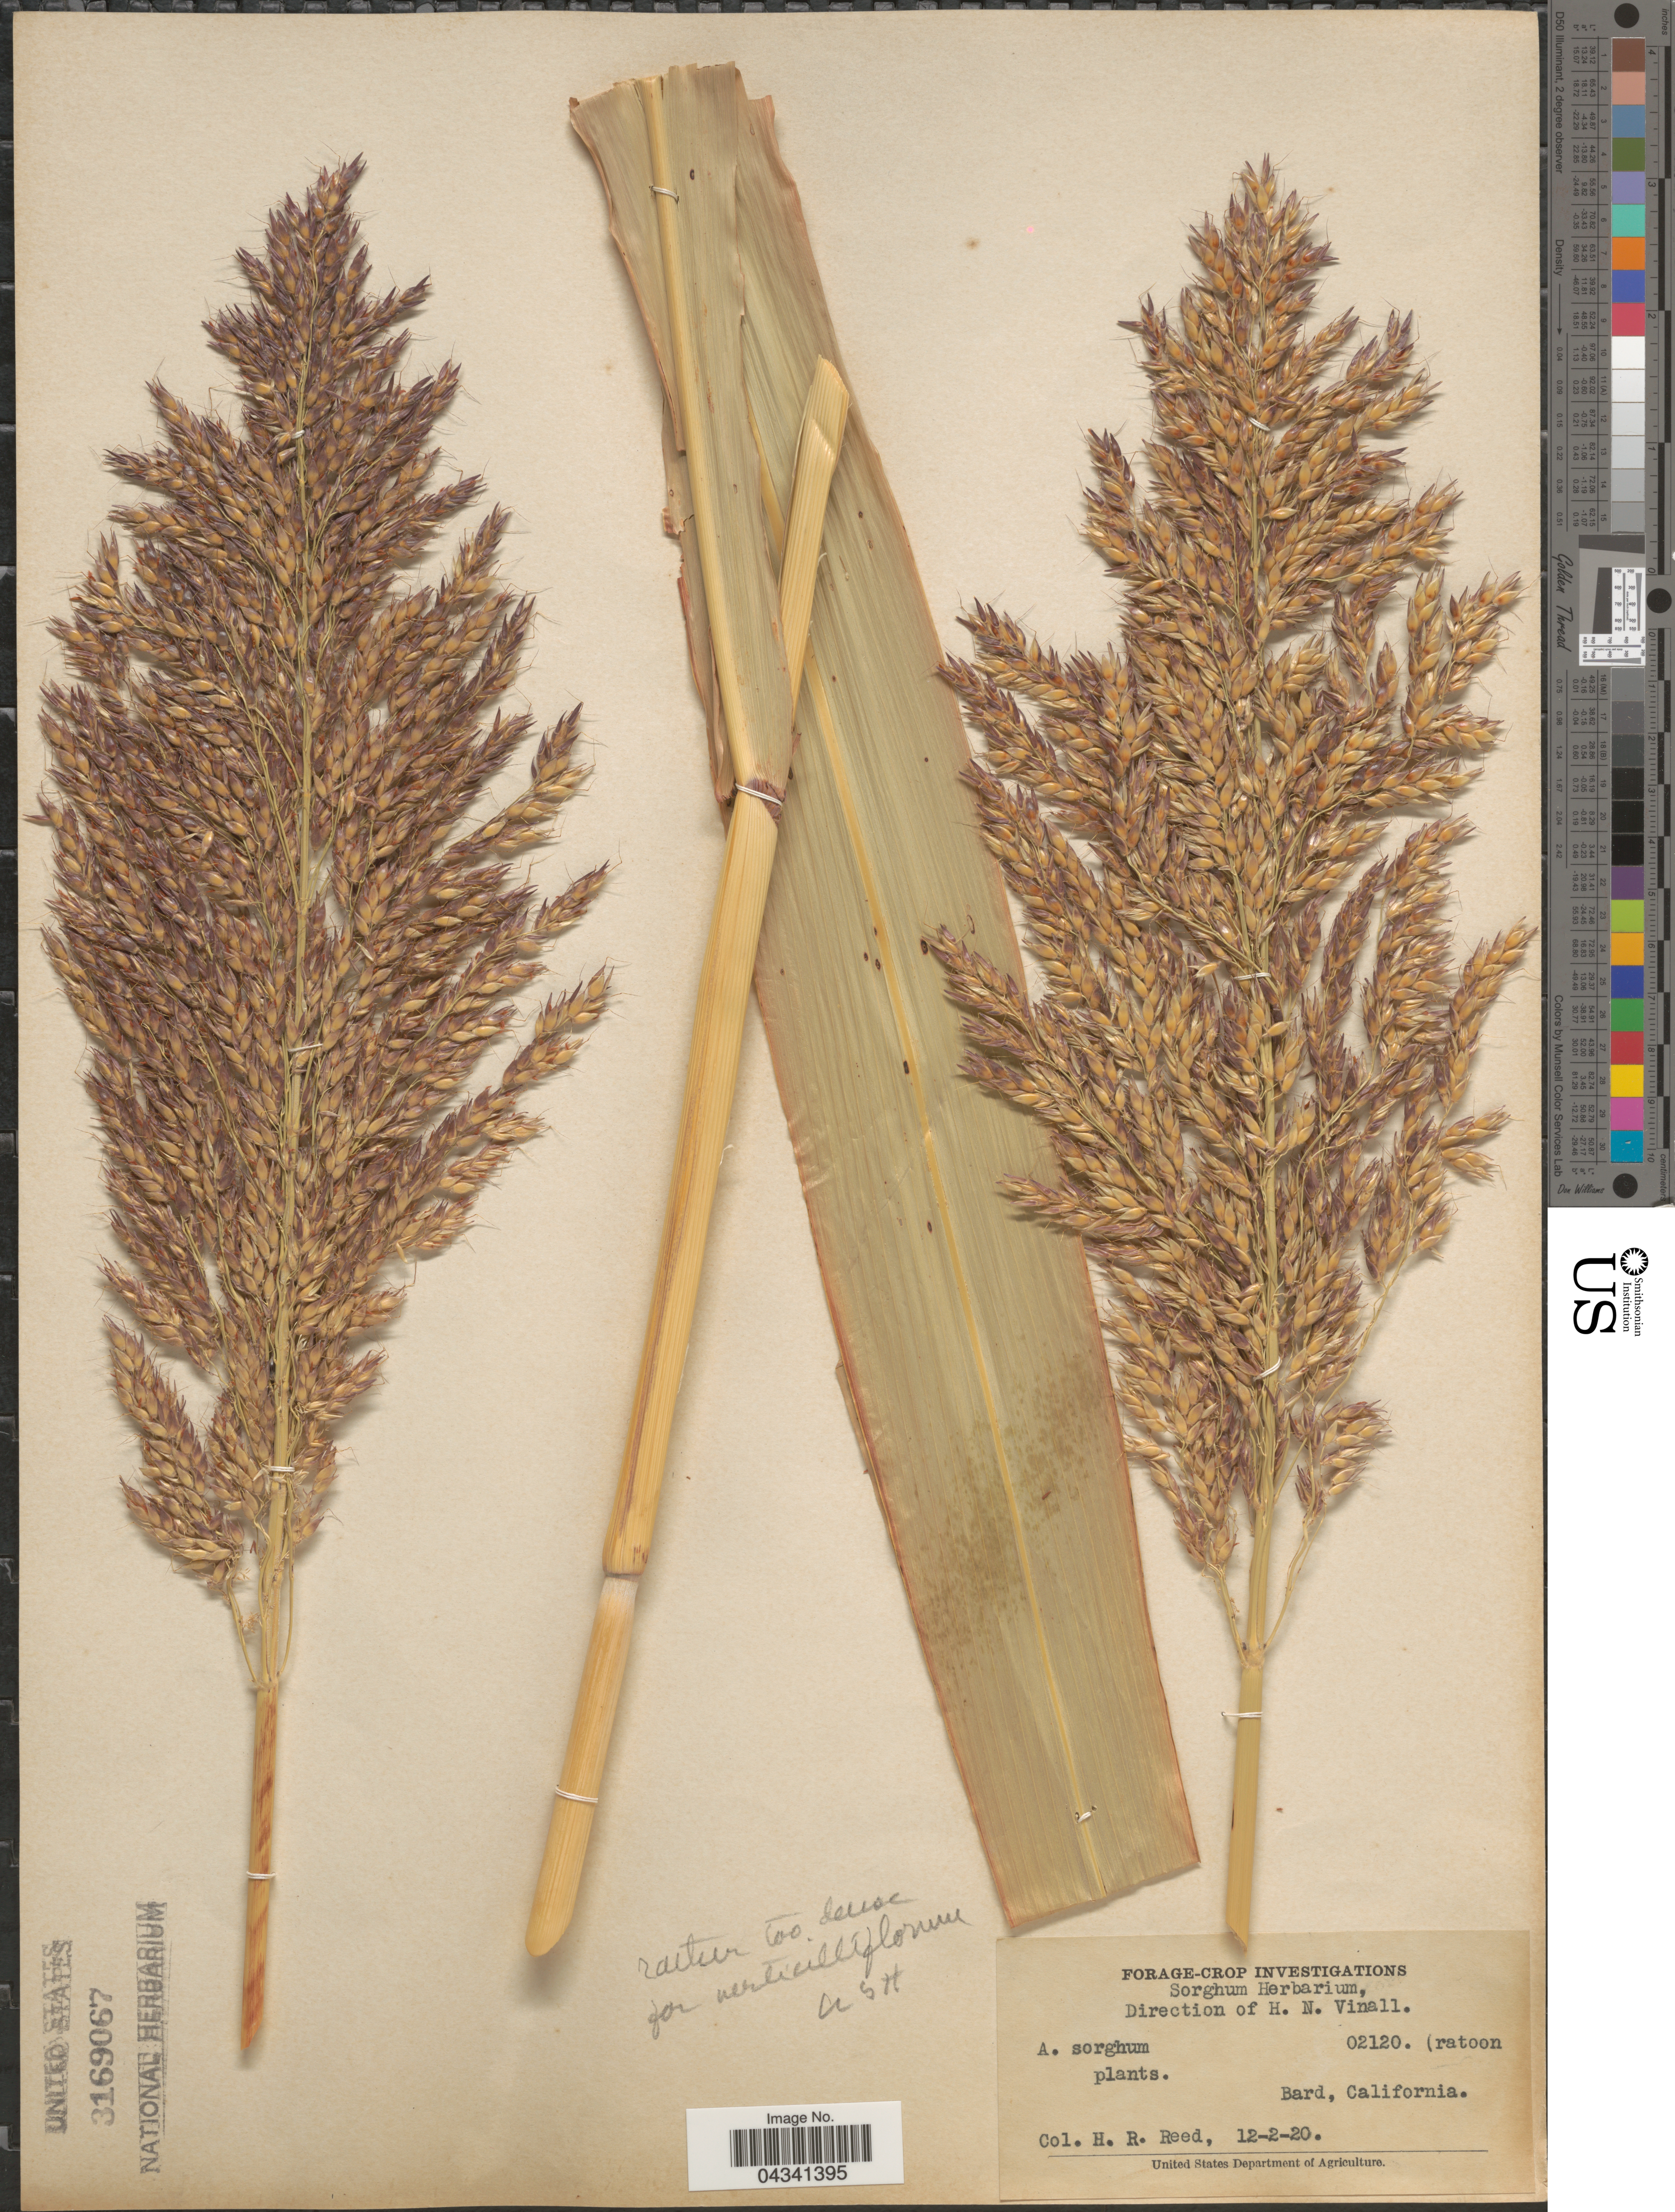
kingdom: Plantae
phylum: Tracheophyta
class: Liliopsida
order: Poales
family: Poaceae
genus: Sorghum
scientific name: Sorghum arundinaceum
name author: (Desv.) Stapf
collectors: H. Reed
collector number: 02120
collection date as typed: Transcribed d/m/y: 2/12/20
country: United States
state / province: California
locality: Bard.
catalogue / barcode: US 3169067